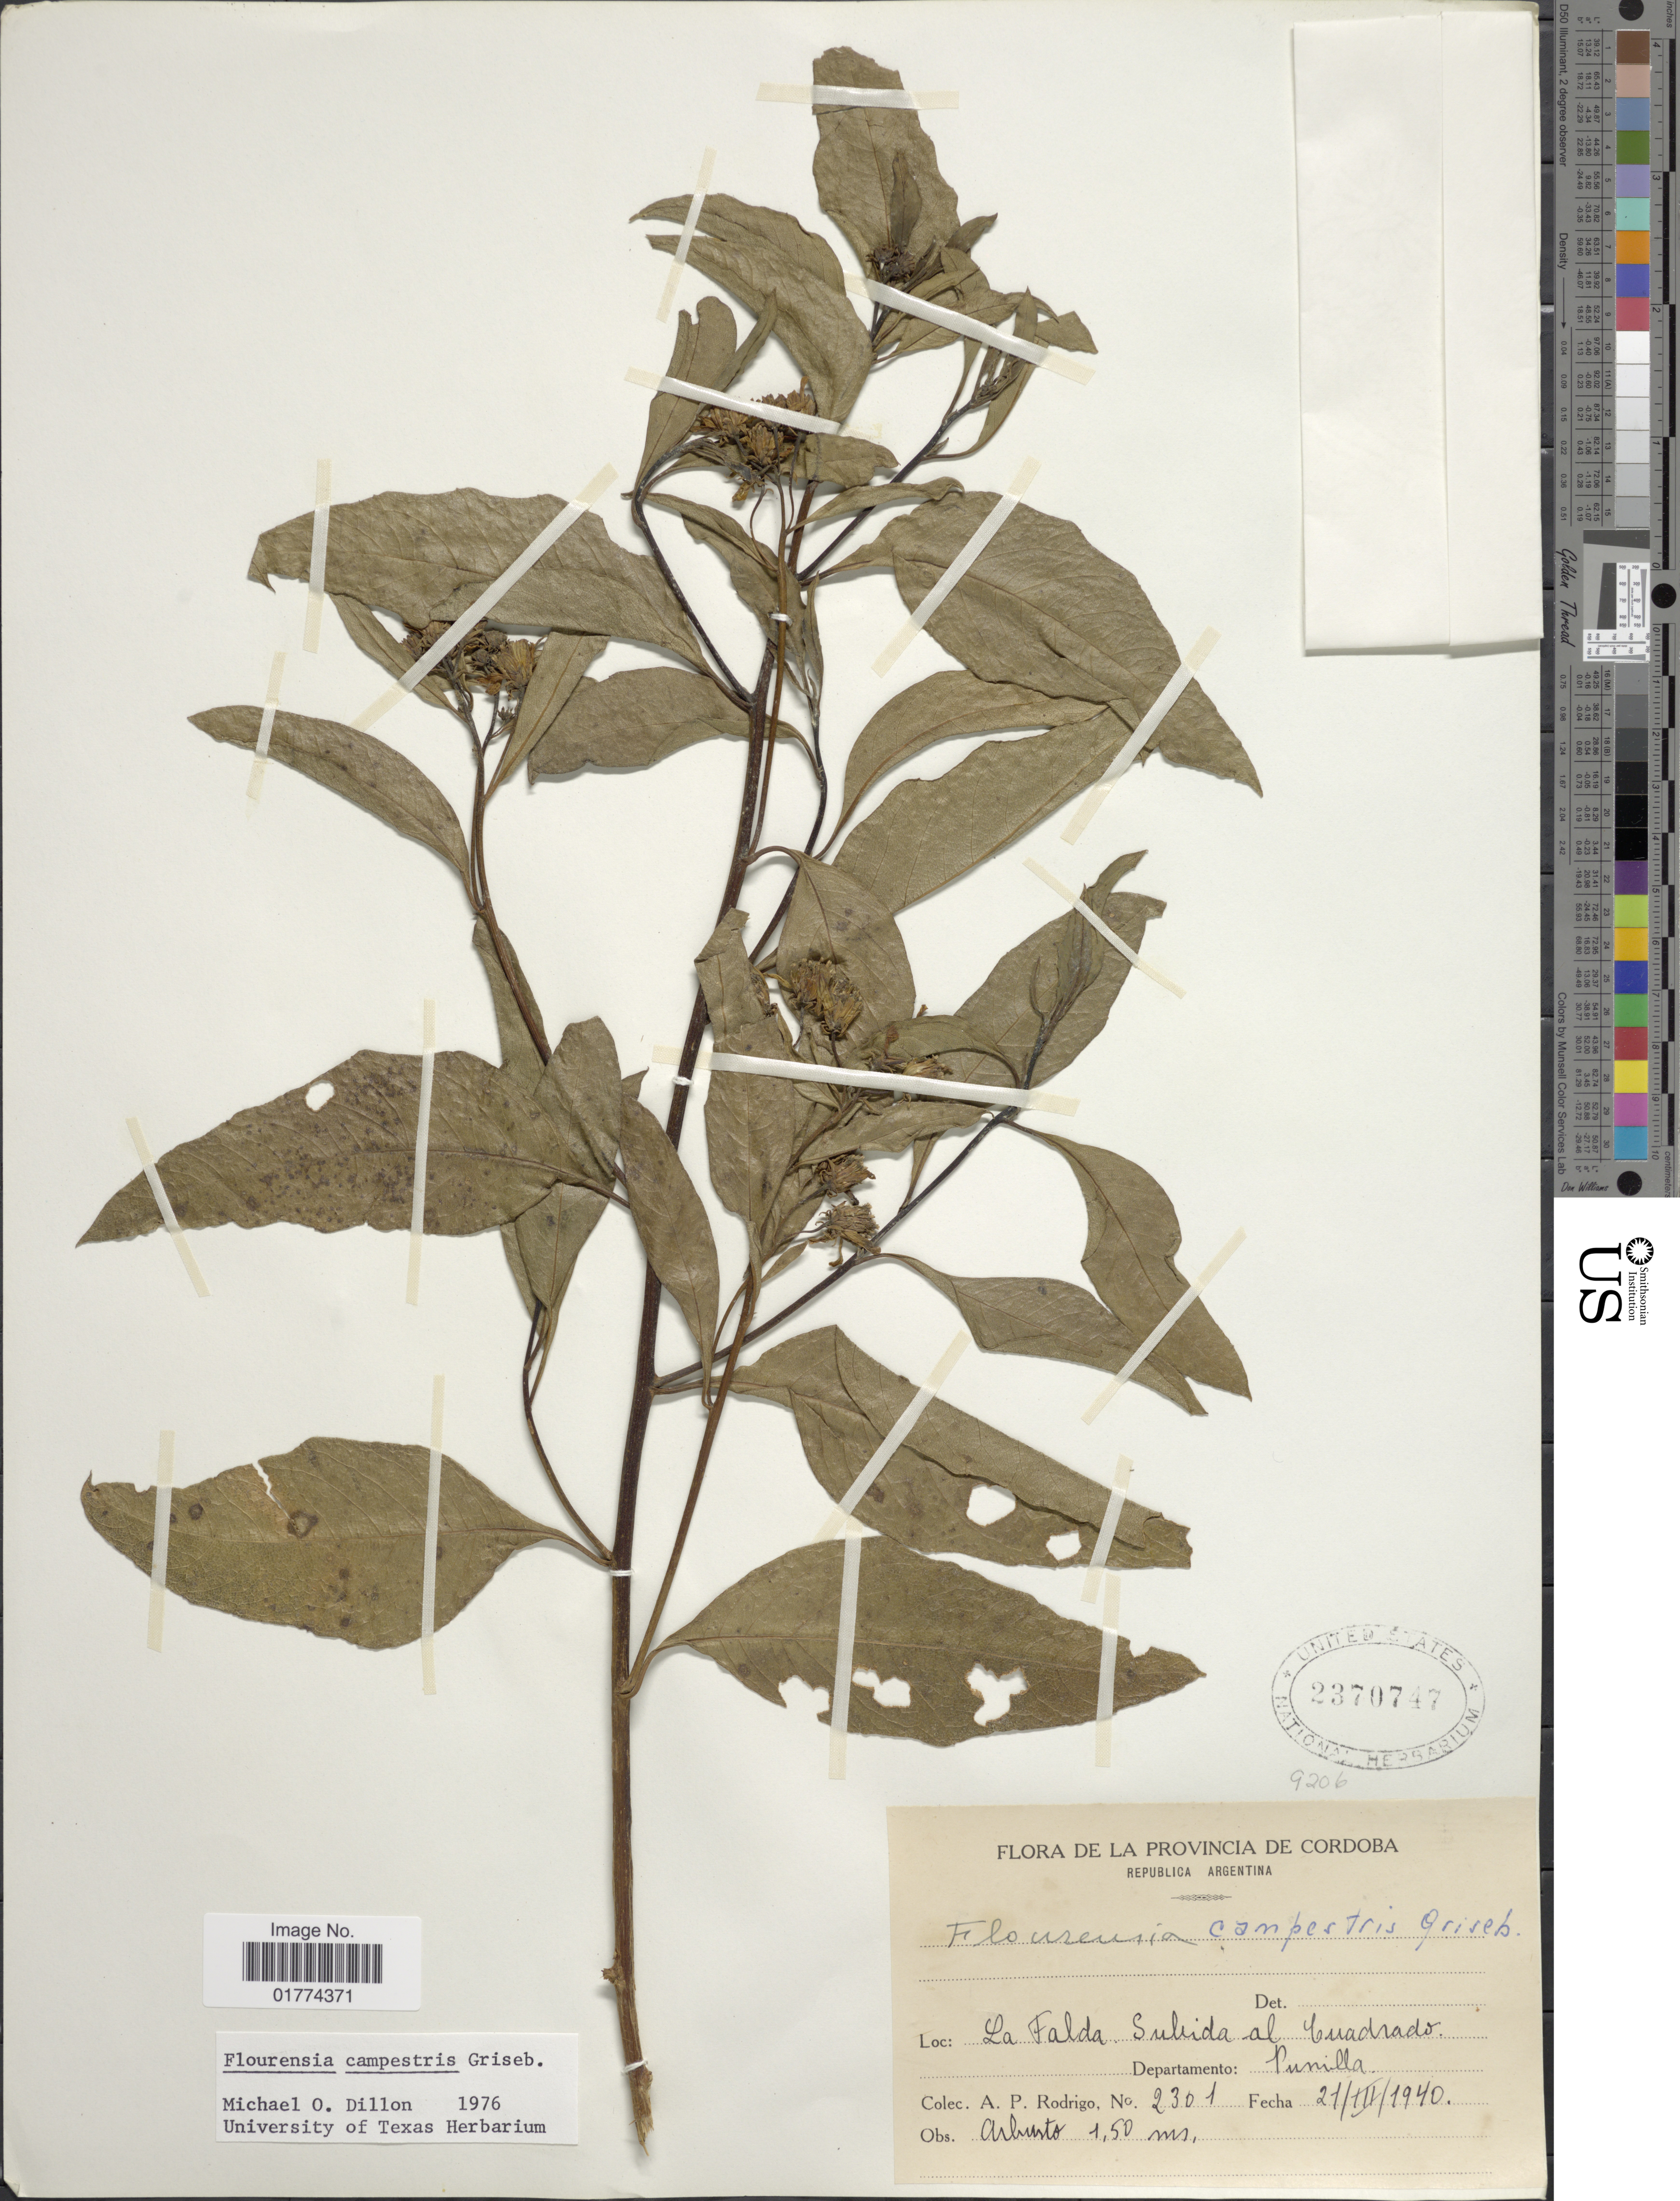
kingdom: Plantae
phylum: Tracheophyta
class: Magnoliopsida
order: Asterales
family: Asteraceae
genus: Flourensia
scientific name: Flourensia campestris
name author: Griseb.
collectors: A. Rodrigo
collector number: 230121031940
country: Argentina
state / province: Cordoba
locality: La Falda Subida al Tuadrado. Departamento Punilla.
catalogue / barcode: US 2370747